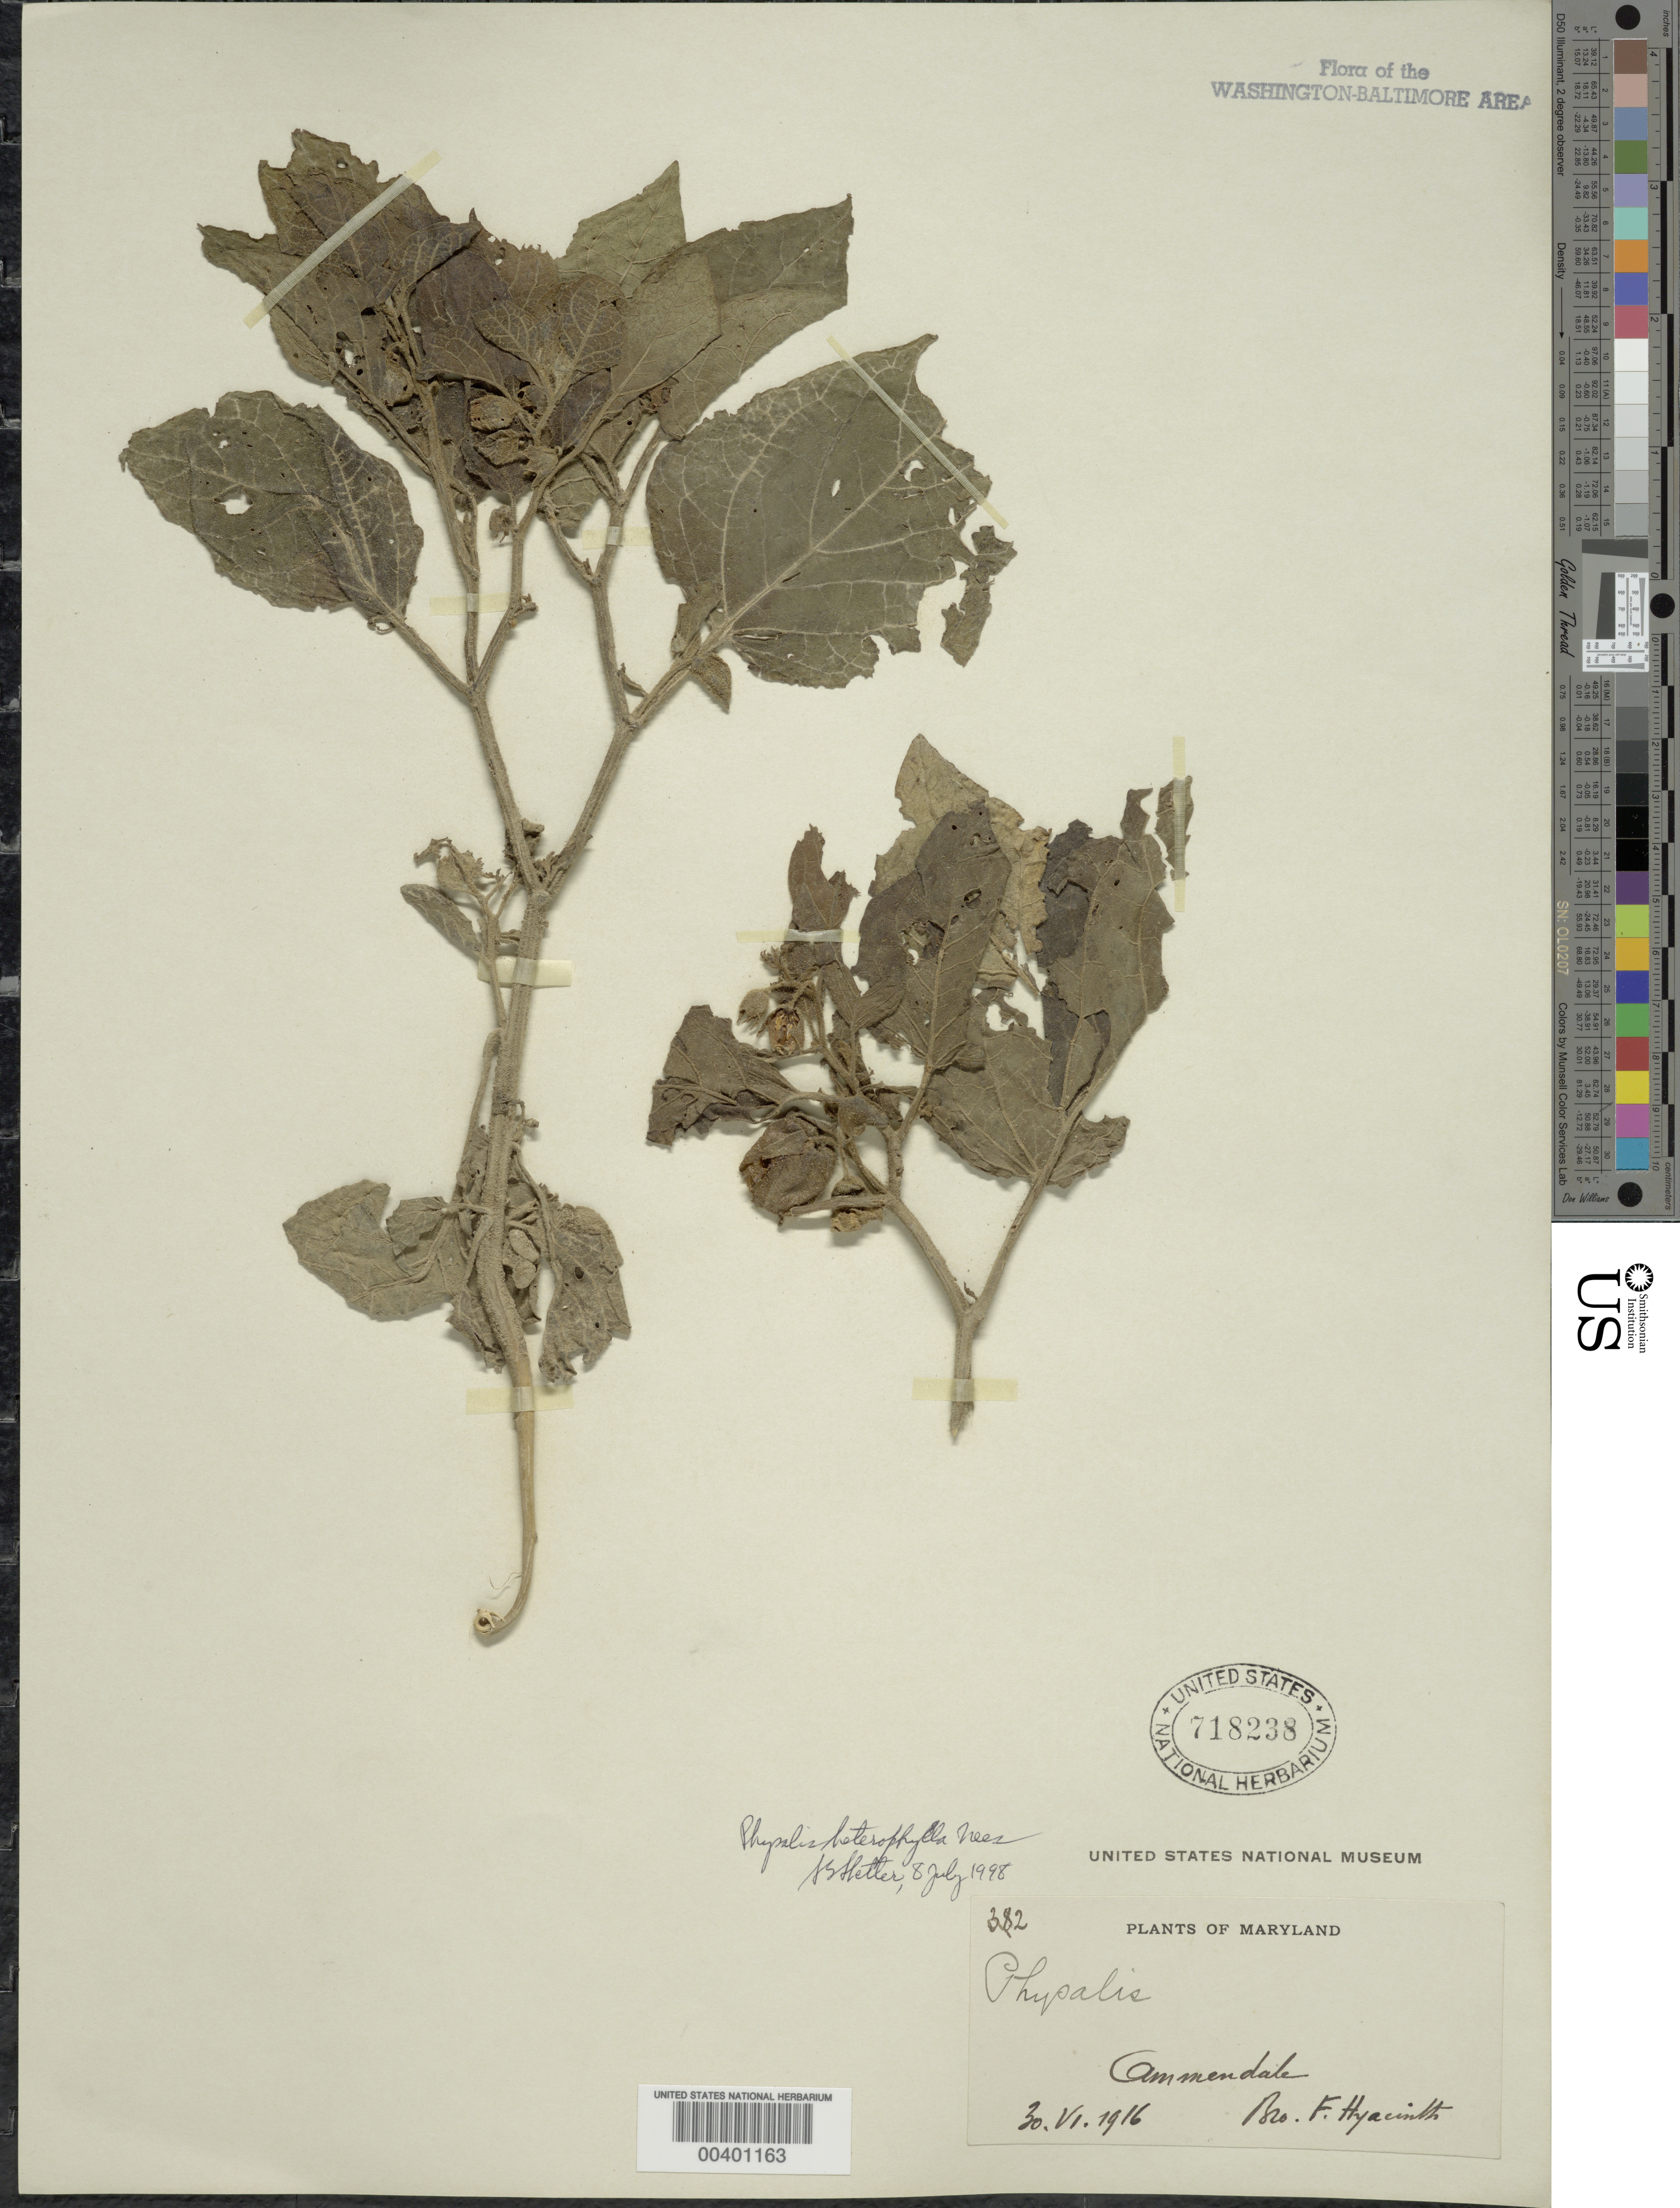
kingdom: Plantae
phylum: Tracheophyta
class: Magnoliopsida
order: Solanales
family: Solanaceae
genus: Physalis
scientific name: Physalis heterophylla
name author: Nees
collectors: F. Hyacinth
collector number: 382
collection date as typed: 30 Jun 1916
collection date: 1916-06-30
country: United States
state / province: Maryland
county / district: Prince George's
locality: Ammendale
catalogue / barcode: US 718238